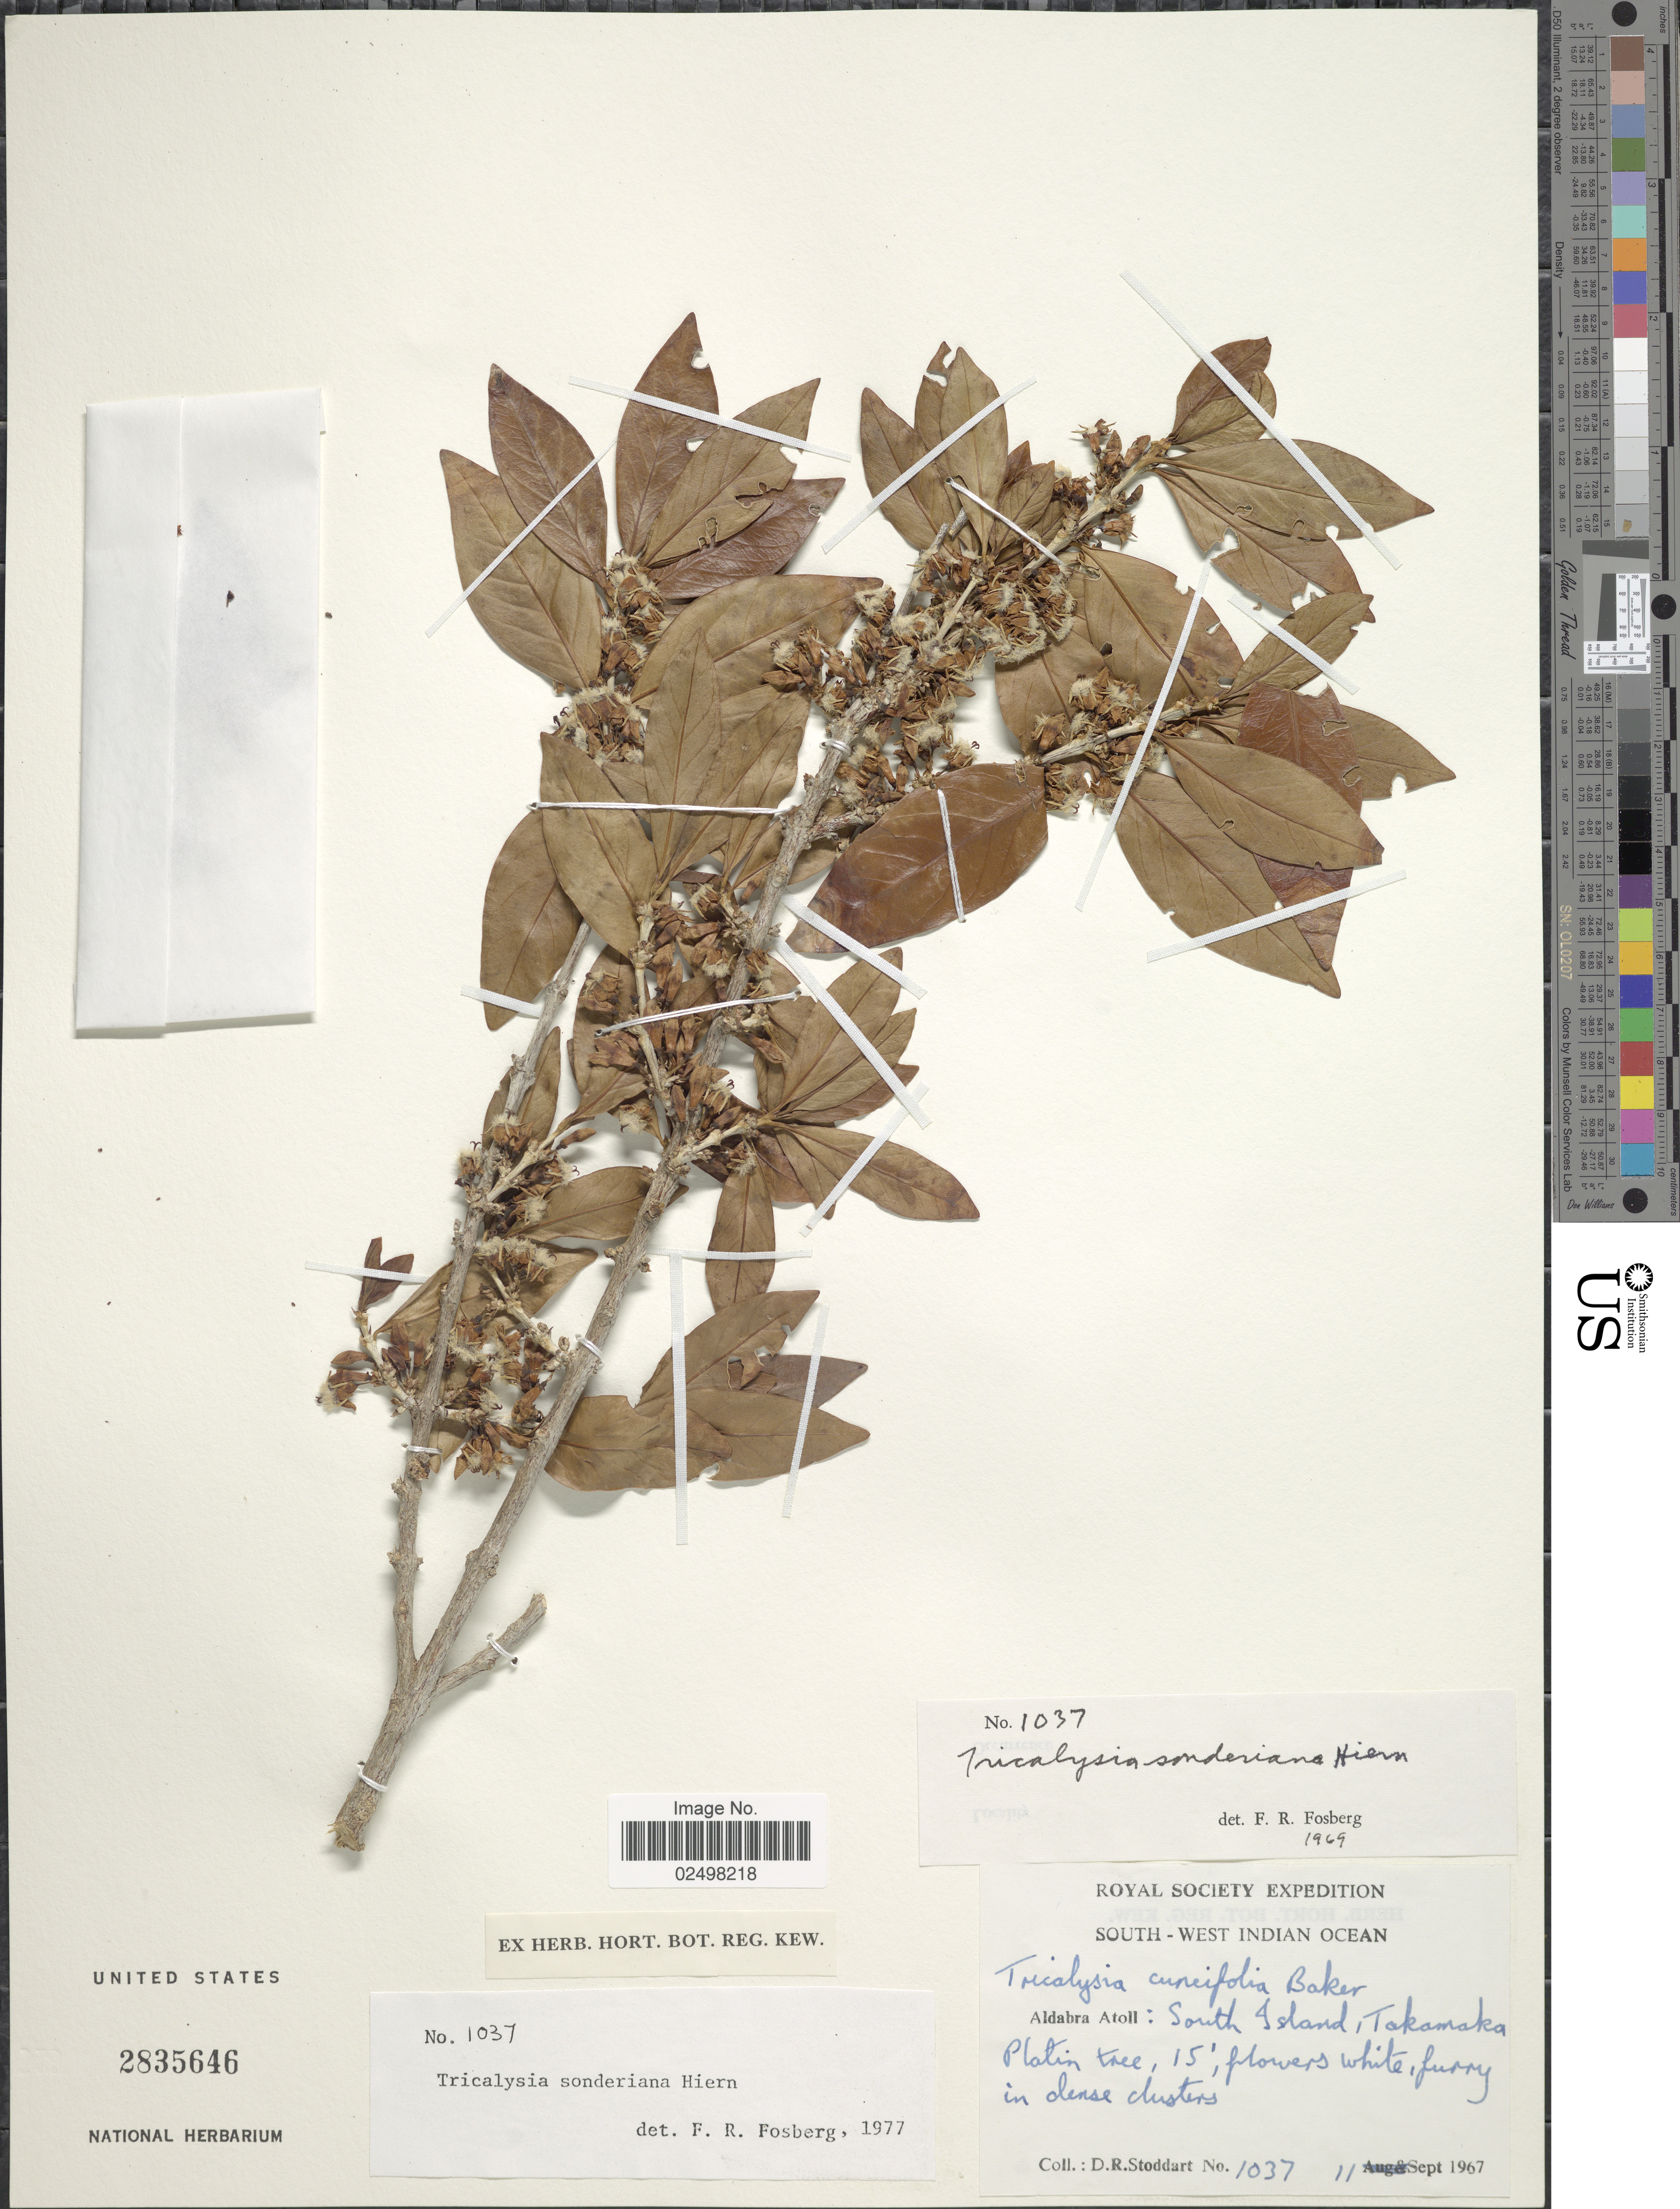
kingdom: Plantae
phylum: Tracheophyta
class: Magnoliopsida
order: Gentianales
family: Rubiaceae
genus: Tricalysia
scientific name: Tricalysia sonderiana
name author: Hiern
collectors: D. R. Stoddart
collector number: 1037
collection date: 1967-09-11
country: Seychelles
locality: South-West Indian Ocean. Aldabra Atoll: South Island, Takamaka Platin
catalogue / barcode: US 2835646